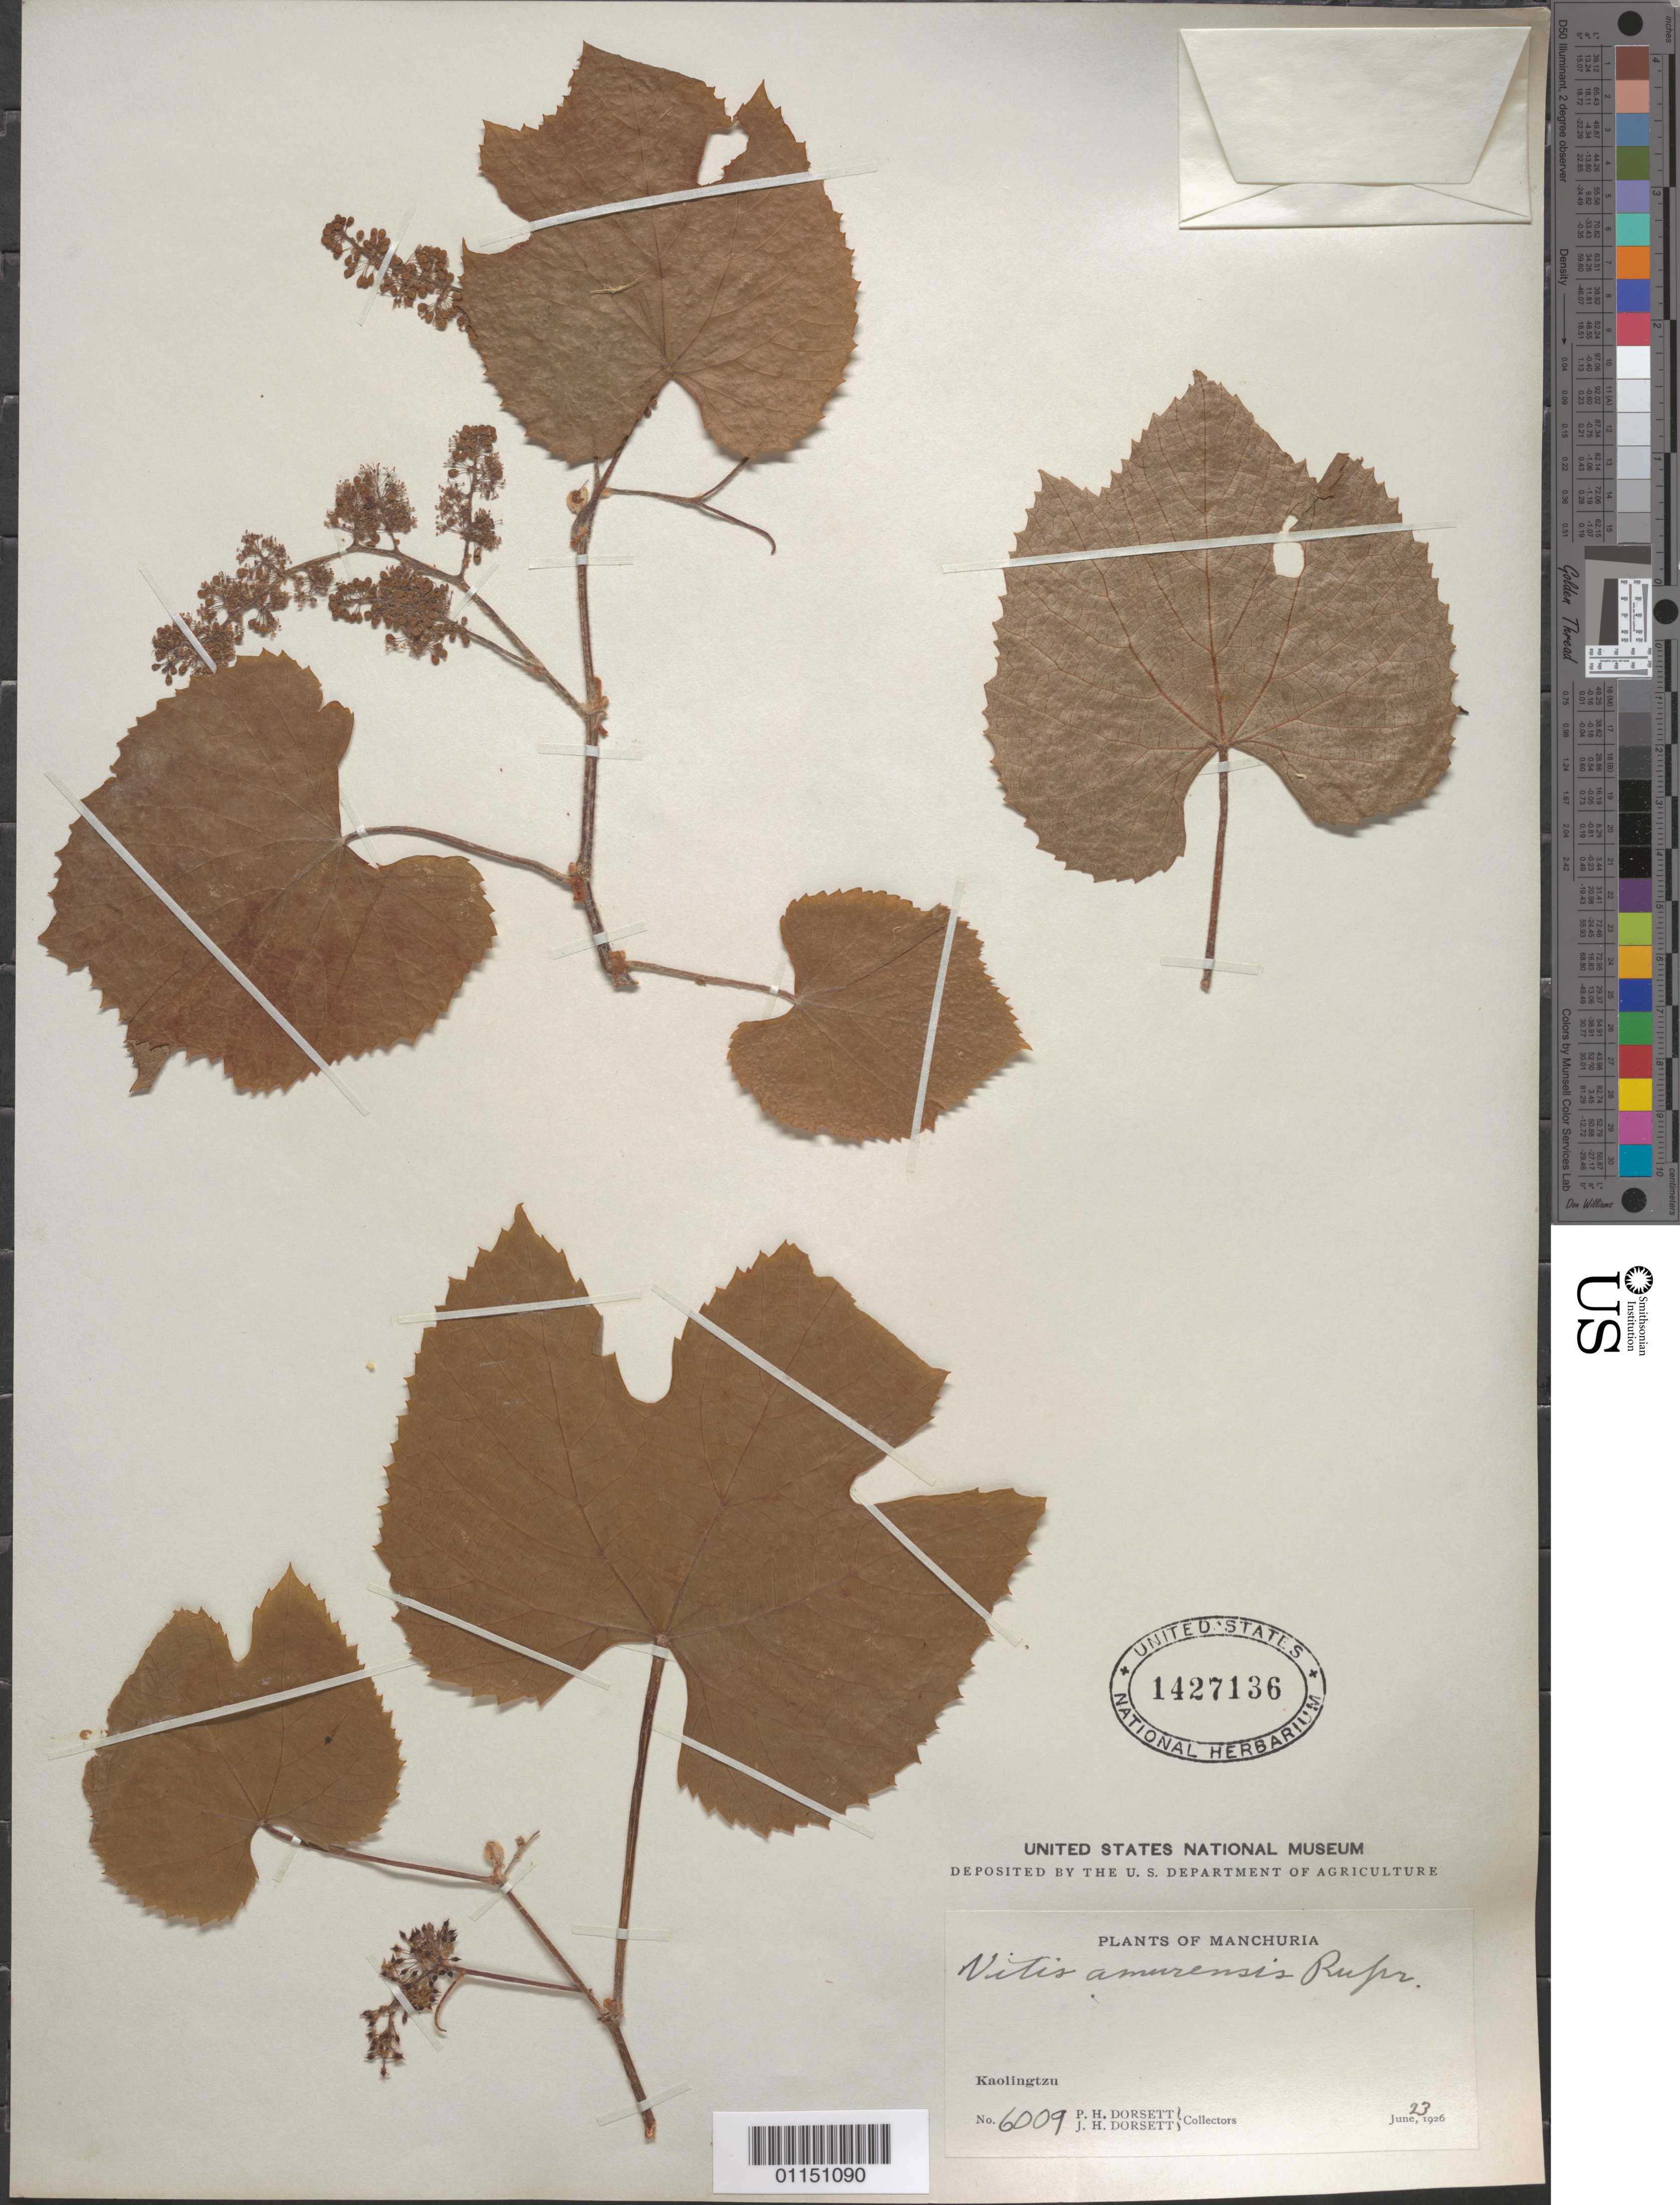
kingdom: Plantae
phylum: Tracheophyta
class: Magnoliopsida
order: Vitales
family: Vitaceae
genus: Vitis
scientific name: Vitis amurensis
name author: Rupr.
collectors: P. H. Dorsett & J. Dorsett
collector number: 6009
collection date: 1926-06-23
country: China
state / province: Manchuria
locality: Kaolingtzu. Japan.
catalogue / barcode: US 1427136